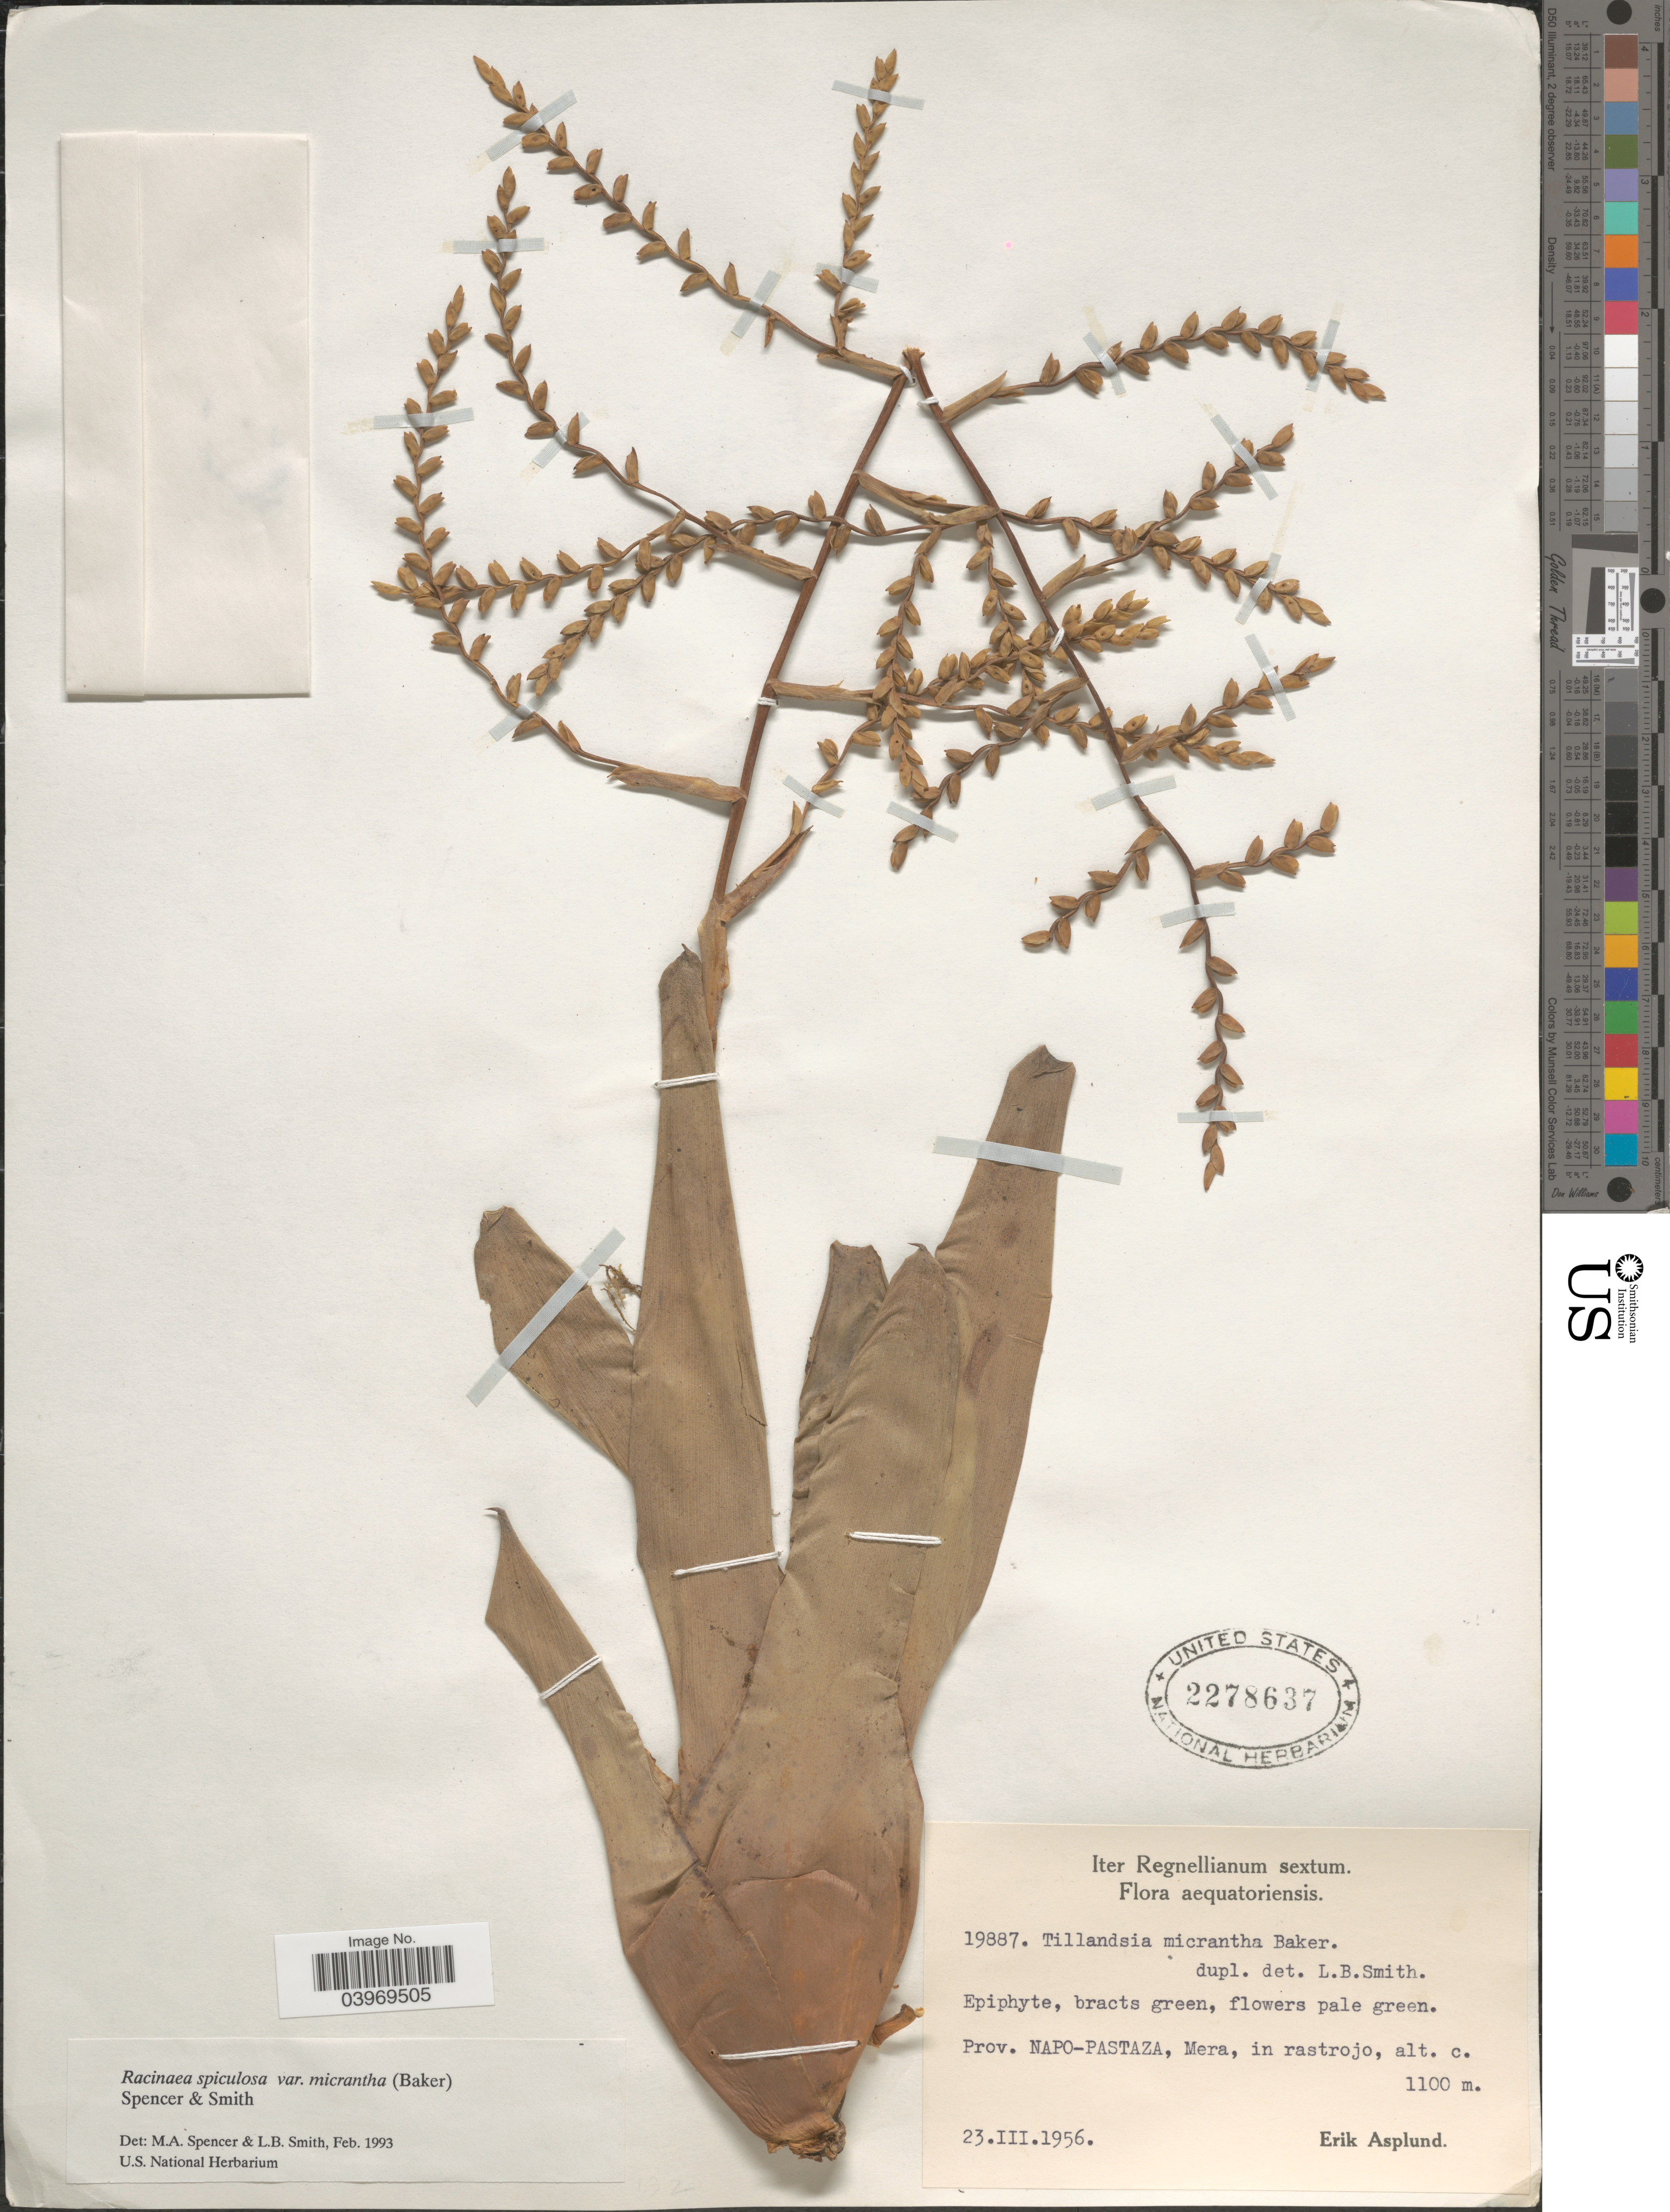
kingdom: Plantae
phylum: Tracheophyta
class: Liliopsida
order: Poales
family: Bromeliaceae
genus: Racinaea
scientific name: Racinaea spiculosa var. micrantha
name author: (Baker) M.A. Spencer & L.B. Sm.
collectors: E. Asplund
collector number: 19887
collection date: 1956-03-23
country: Ecuador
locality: Prov. Napo-Pastaza, Mera, in rastrojo.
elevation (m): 1100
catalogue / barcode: US 2278637